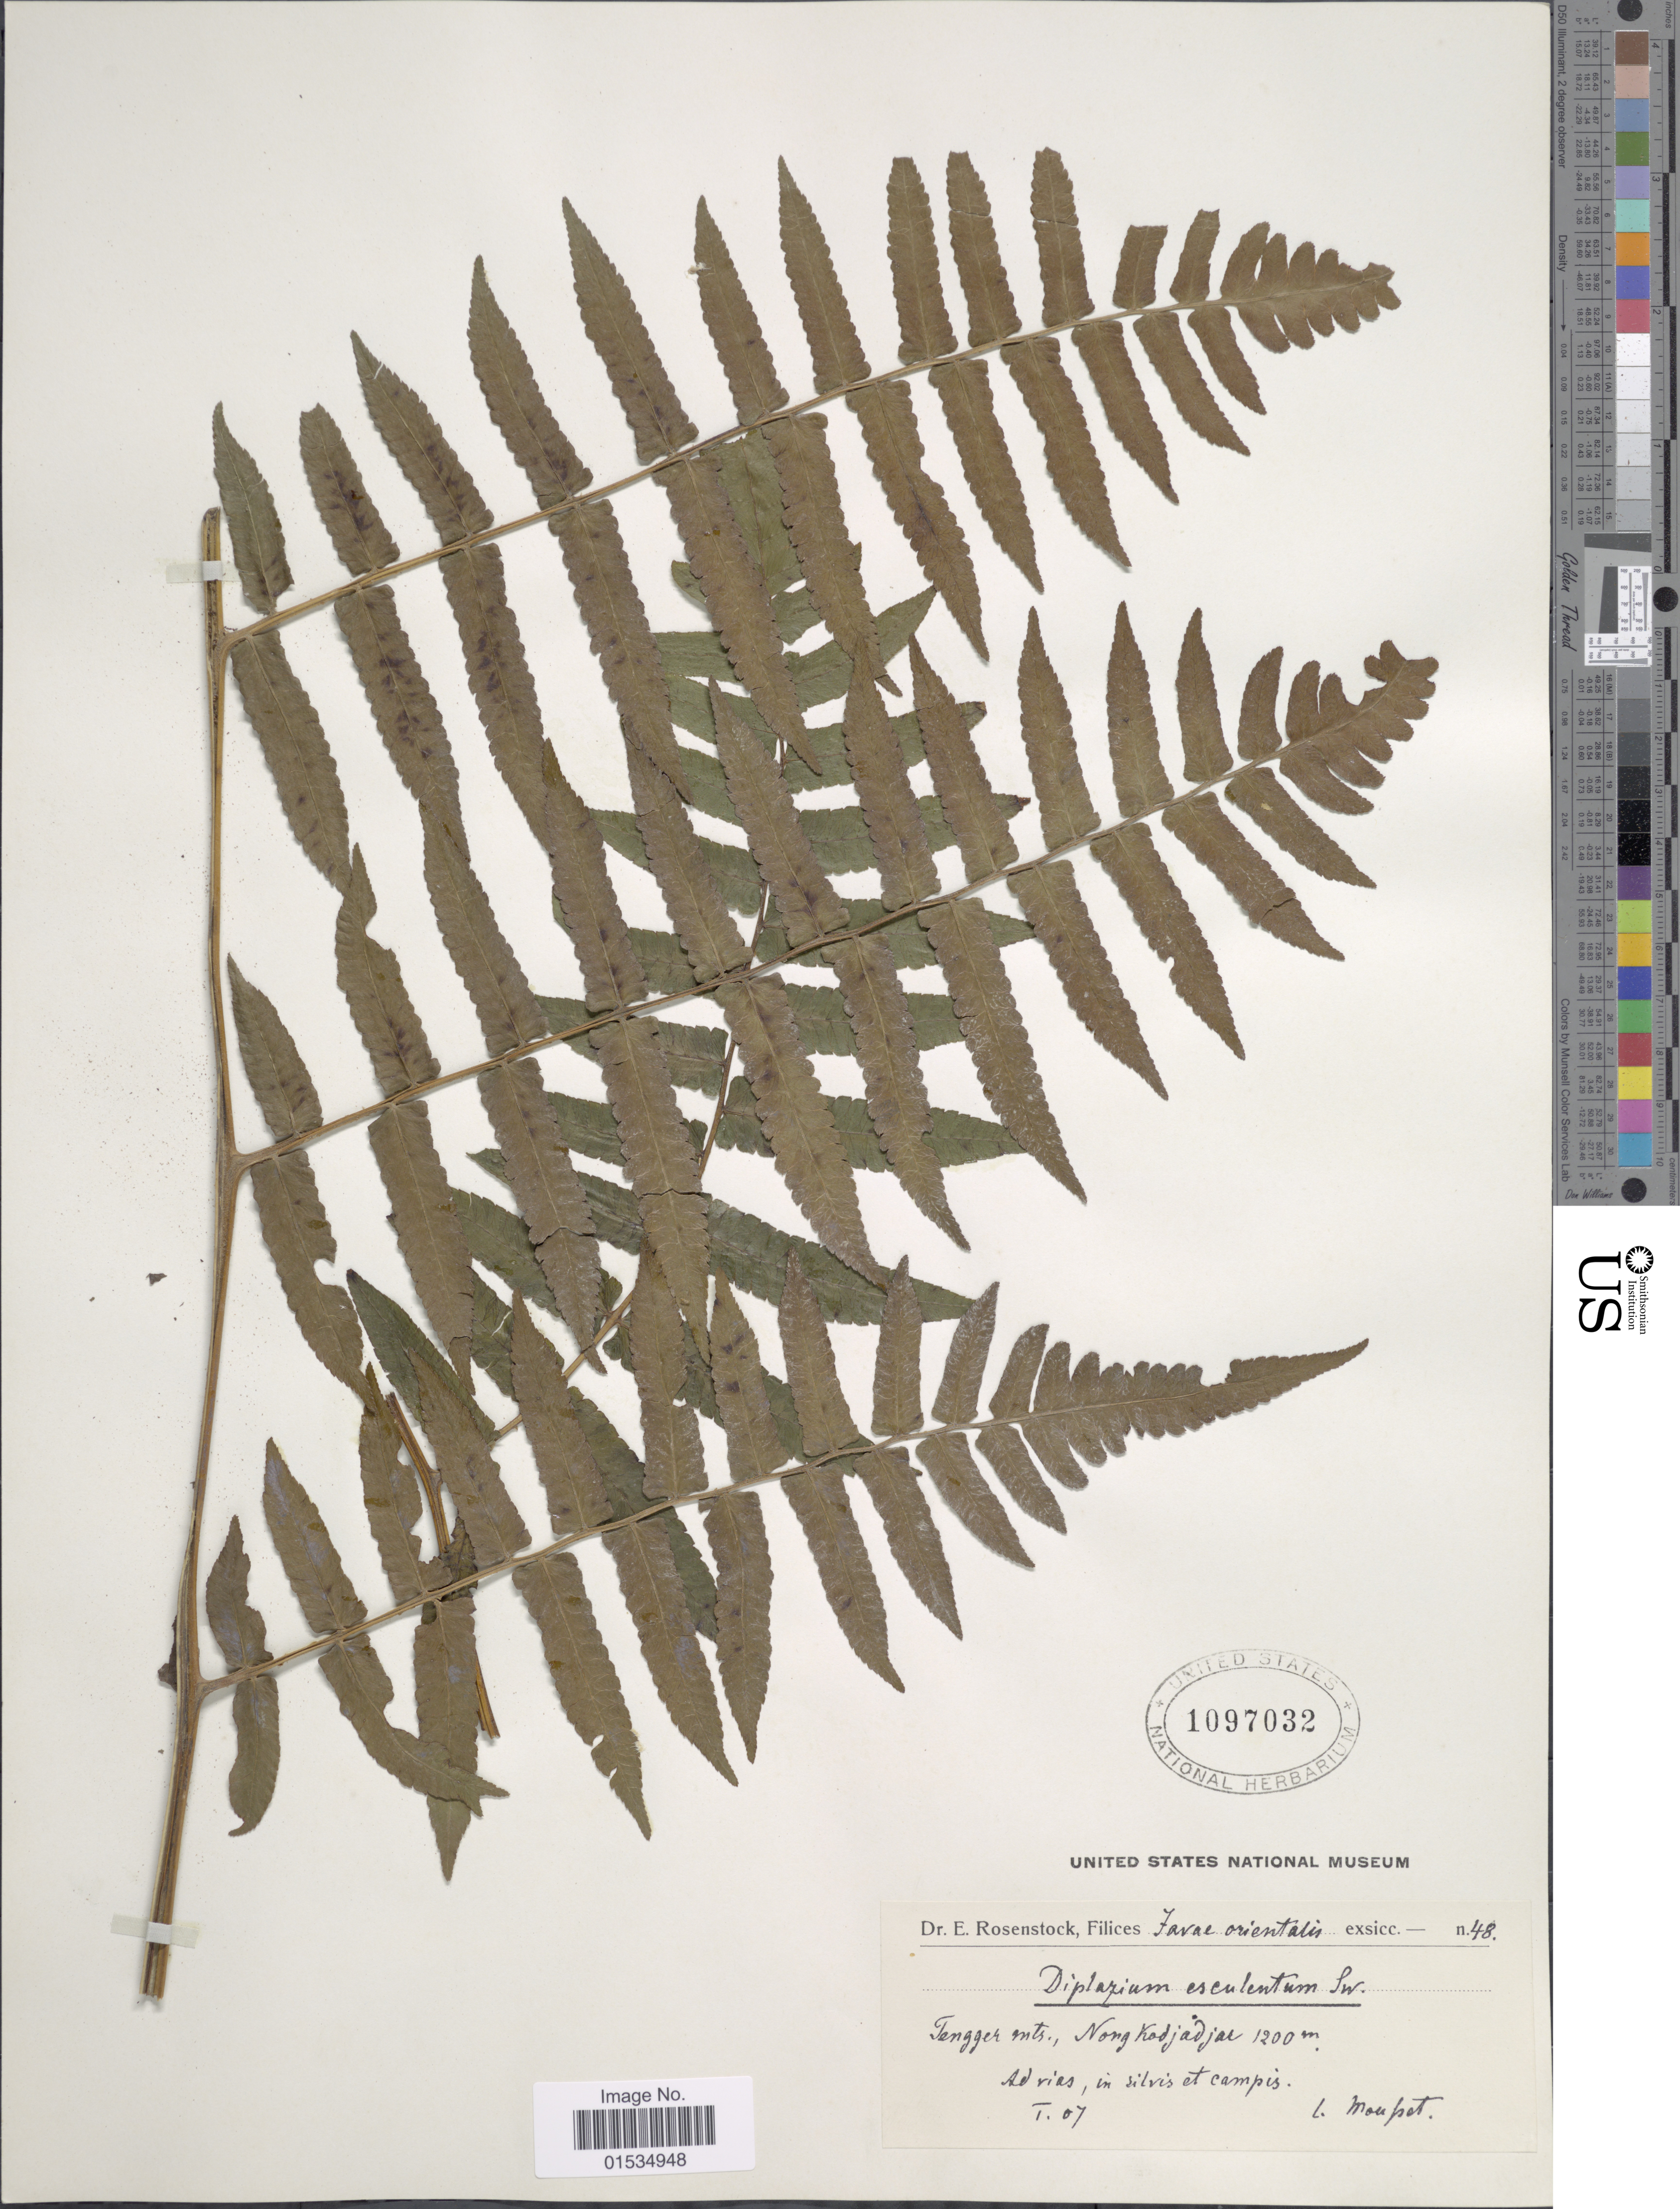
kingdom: Plantae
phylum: Tracheophyta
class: Polypodiopsida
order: Polypodiales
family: Athyriaceae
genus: Diplazium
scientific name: Diplazium esculentum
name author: (Retz.) Sw.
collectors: Mousset, --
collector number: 48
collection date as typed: Transcribed d/m/y: /1/7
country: Indonesia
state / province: Java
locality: Tengger mts., Nong Kodjadjar. Ad vias, in silvis et campis.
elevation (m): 1200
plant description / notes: Added "Ad vias, in silvis et campis." to precise locality field.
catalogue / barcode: US 1097032